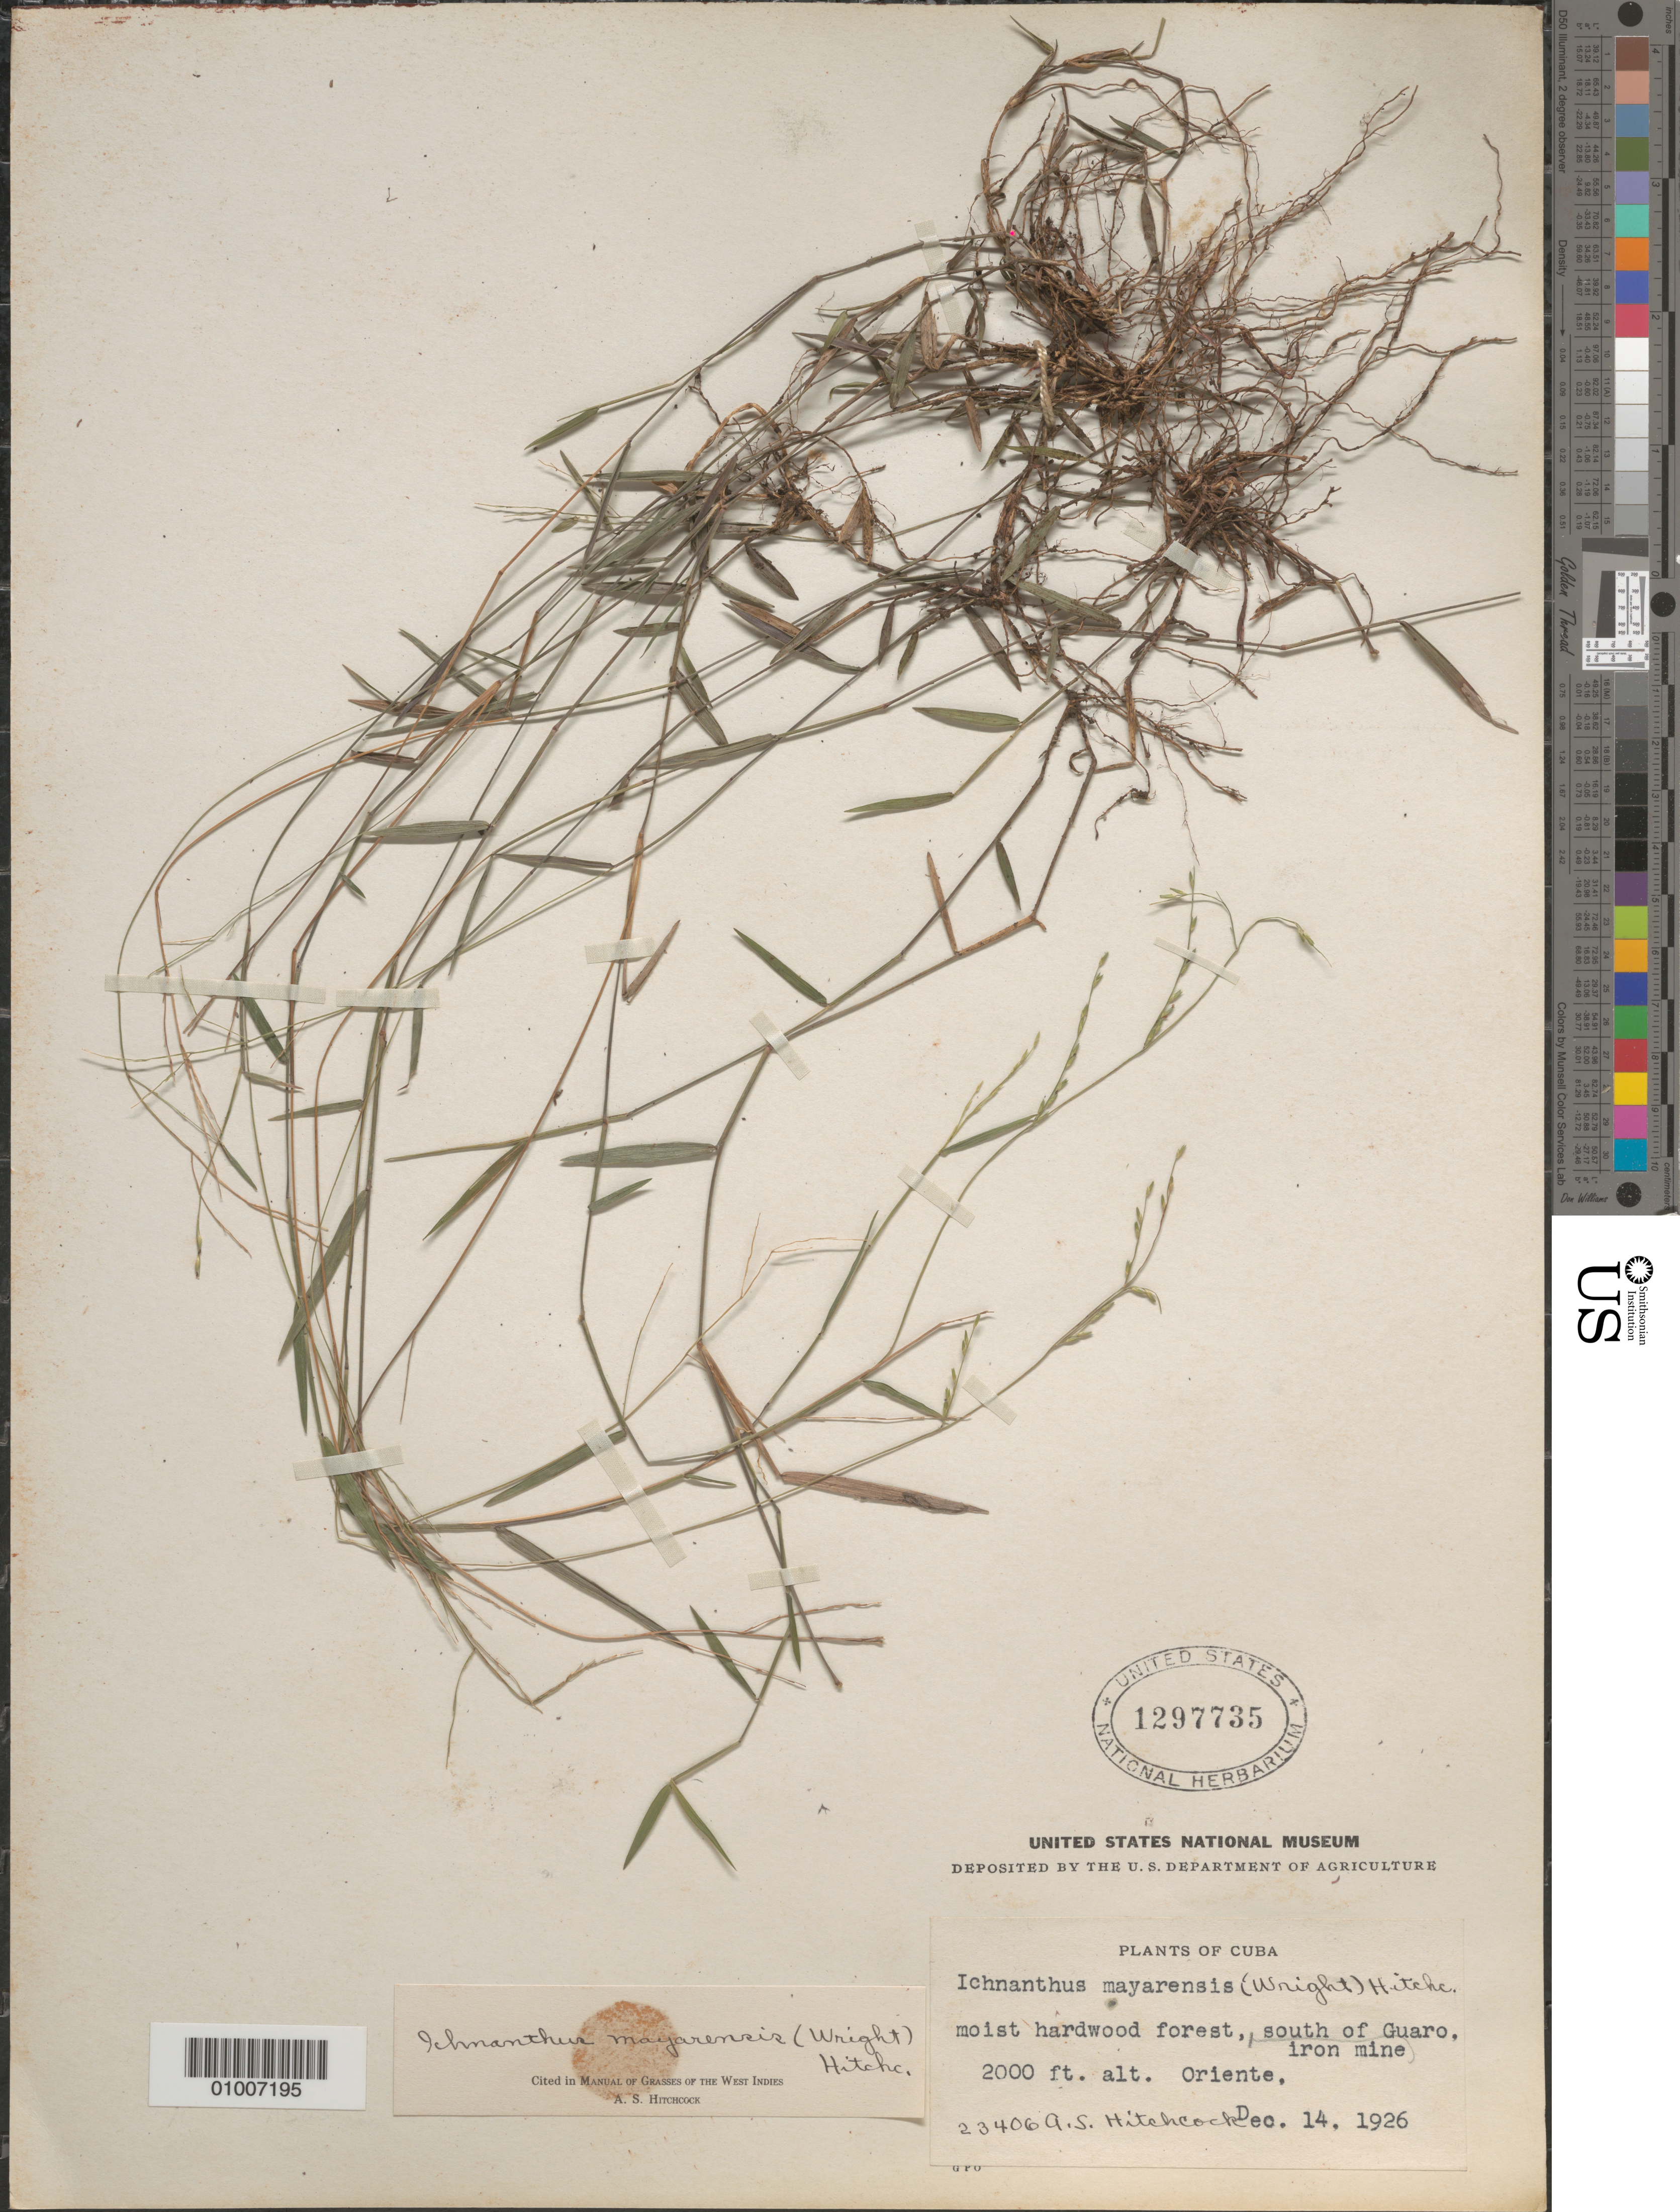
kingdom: Plantae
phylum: Tracheophyta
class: Liliopsida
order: Poales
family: Poaceae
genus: Ichnanthus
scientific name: Ichnanthus mayarensis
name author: (C. Wright) Hitchc.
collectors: A. S. Hitchcock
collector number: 23406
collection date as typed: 14 Dec 1926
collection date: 1926-12-14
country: Cuba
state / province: Oriente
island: Cuba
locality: Oriente, South of Guaro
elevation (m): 610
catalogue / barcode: US 1297735